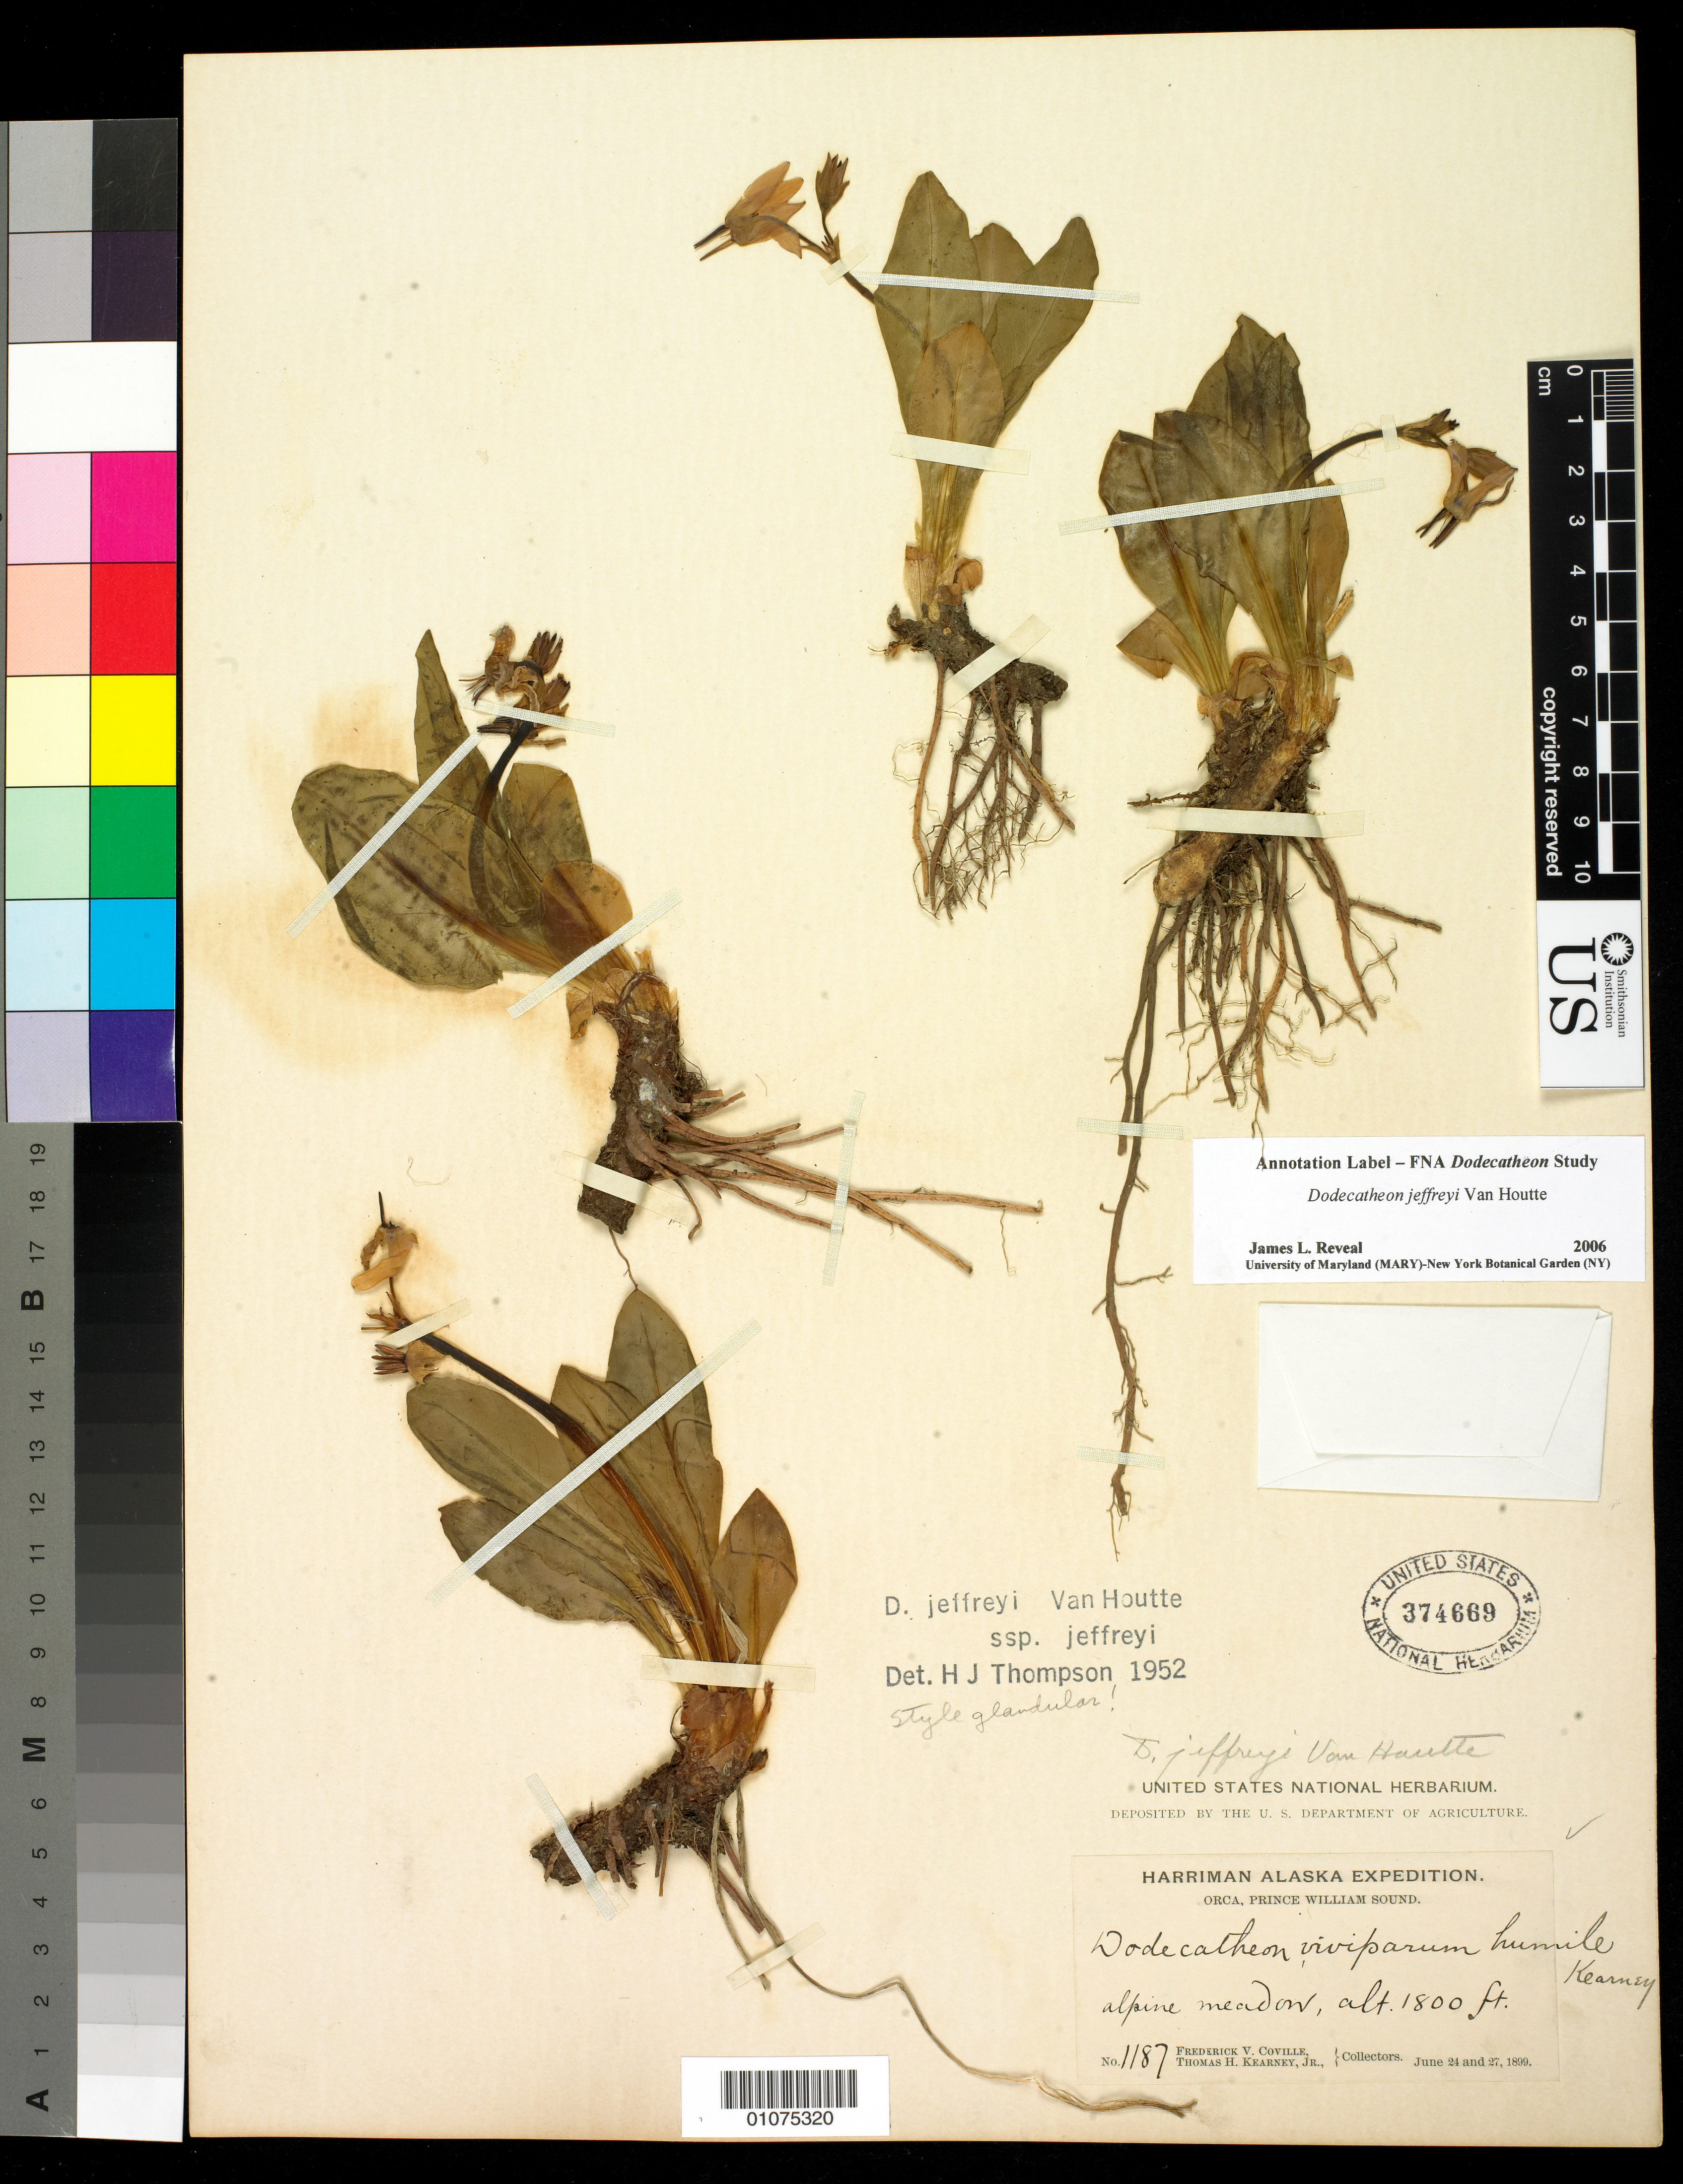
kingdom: Plantae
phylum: Tracheophyta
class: Magnoliopsida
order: Ericales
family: Primulaceae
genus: Dodecatheon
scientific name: Dodecatheon jeffreyi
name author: Van Houtte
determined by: Reveal, J. L.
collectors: F. V. Coville & T. H. Kearney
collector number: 1187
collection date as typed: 24 Jun 1899 to 27 Jun 1899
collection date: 1899-06-24/1899-06-27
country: United States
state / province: Alaska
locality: Orca, Prince William Sound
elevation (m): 549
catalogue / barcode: US 374669